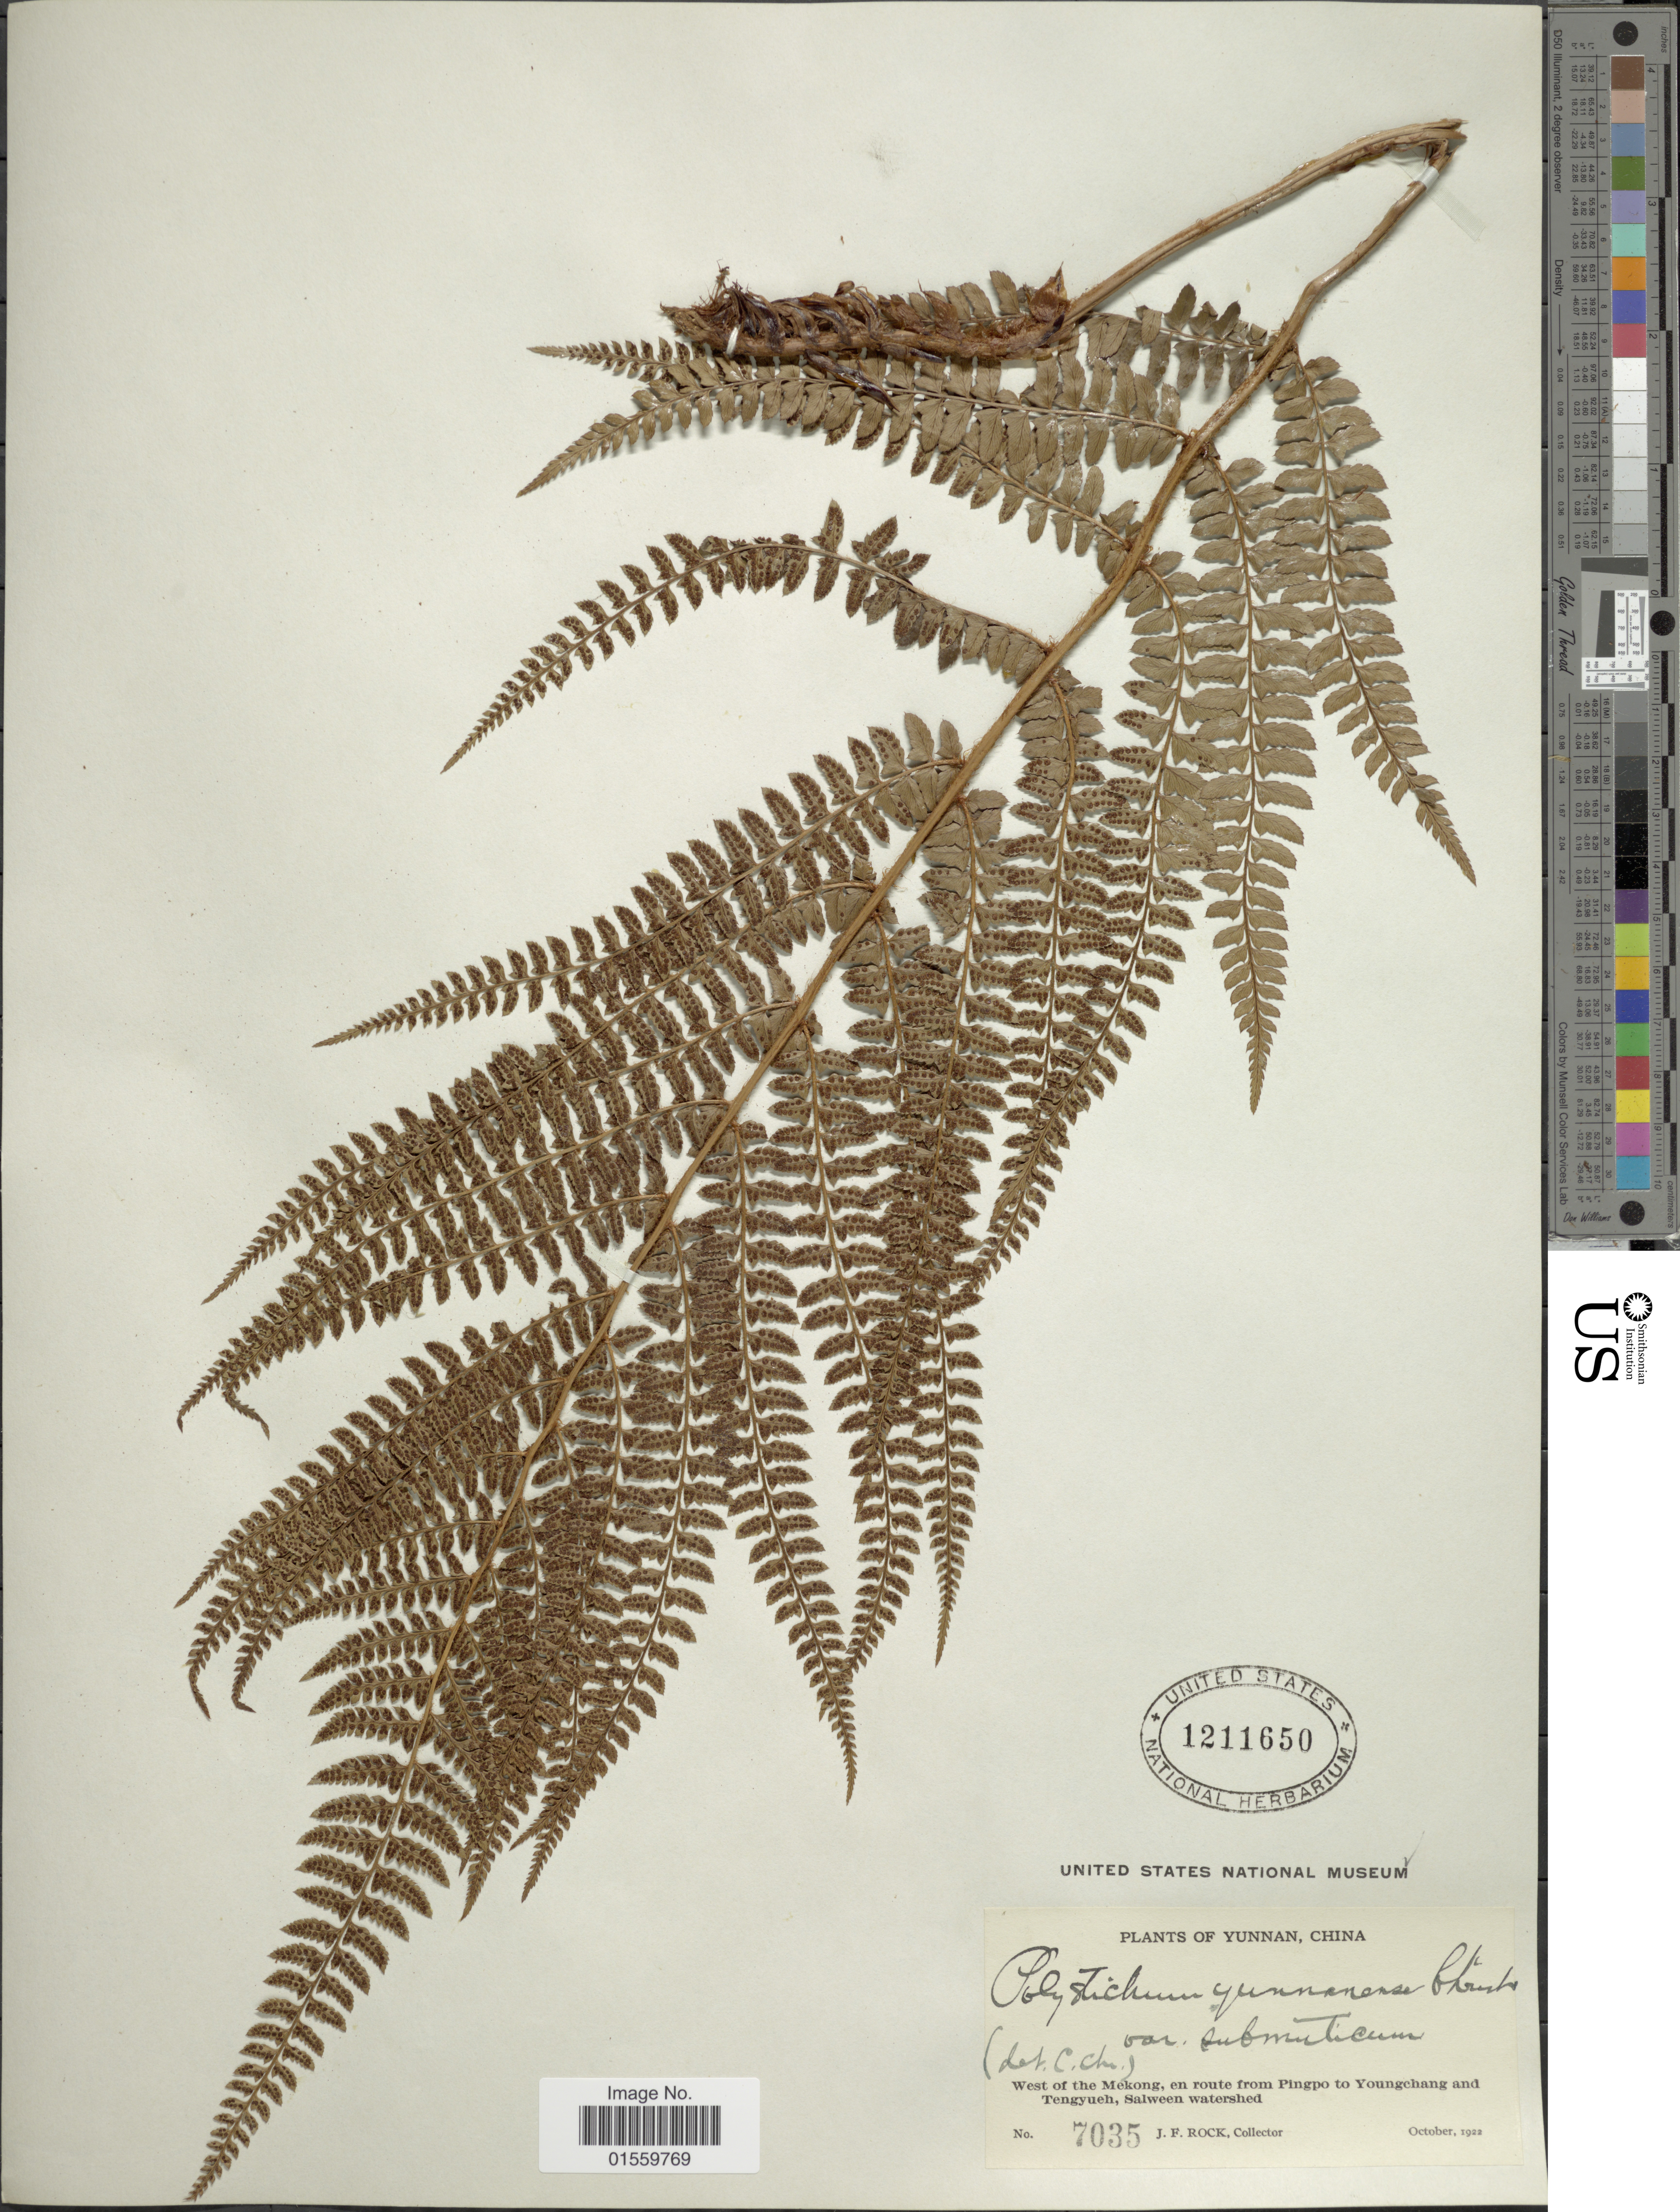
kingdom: Plantae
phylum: Tracheophyta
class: Polypodiopsida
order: Polypodiales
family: Dryopteridaceae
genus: Polystichum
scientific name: Polystichum yunnanense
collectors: J. Rock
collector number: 7035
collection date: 1922-10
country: China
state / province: Yunnan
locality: West of the Mekong, en route from Pingpo to Youngchang and Tengyueh, Salween watershed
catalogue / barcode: US 1211650